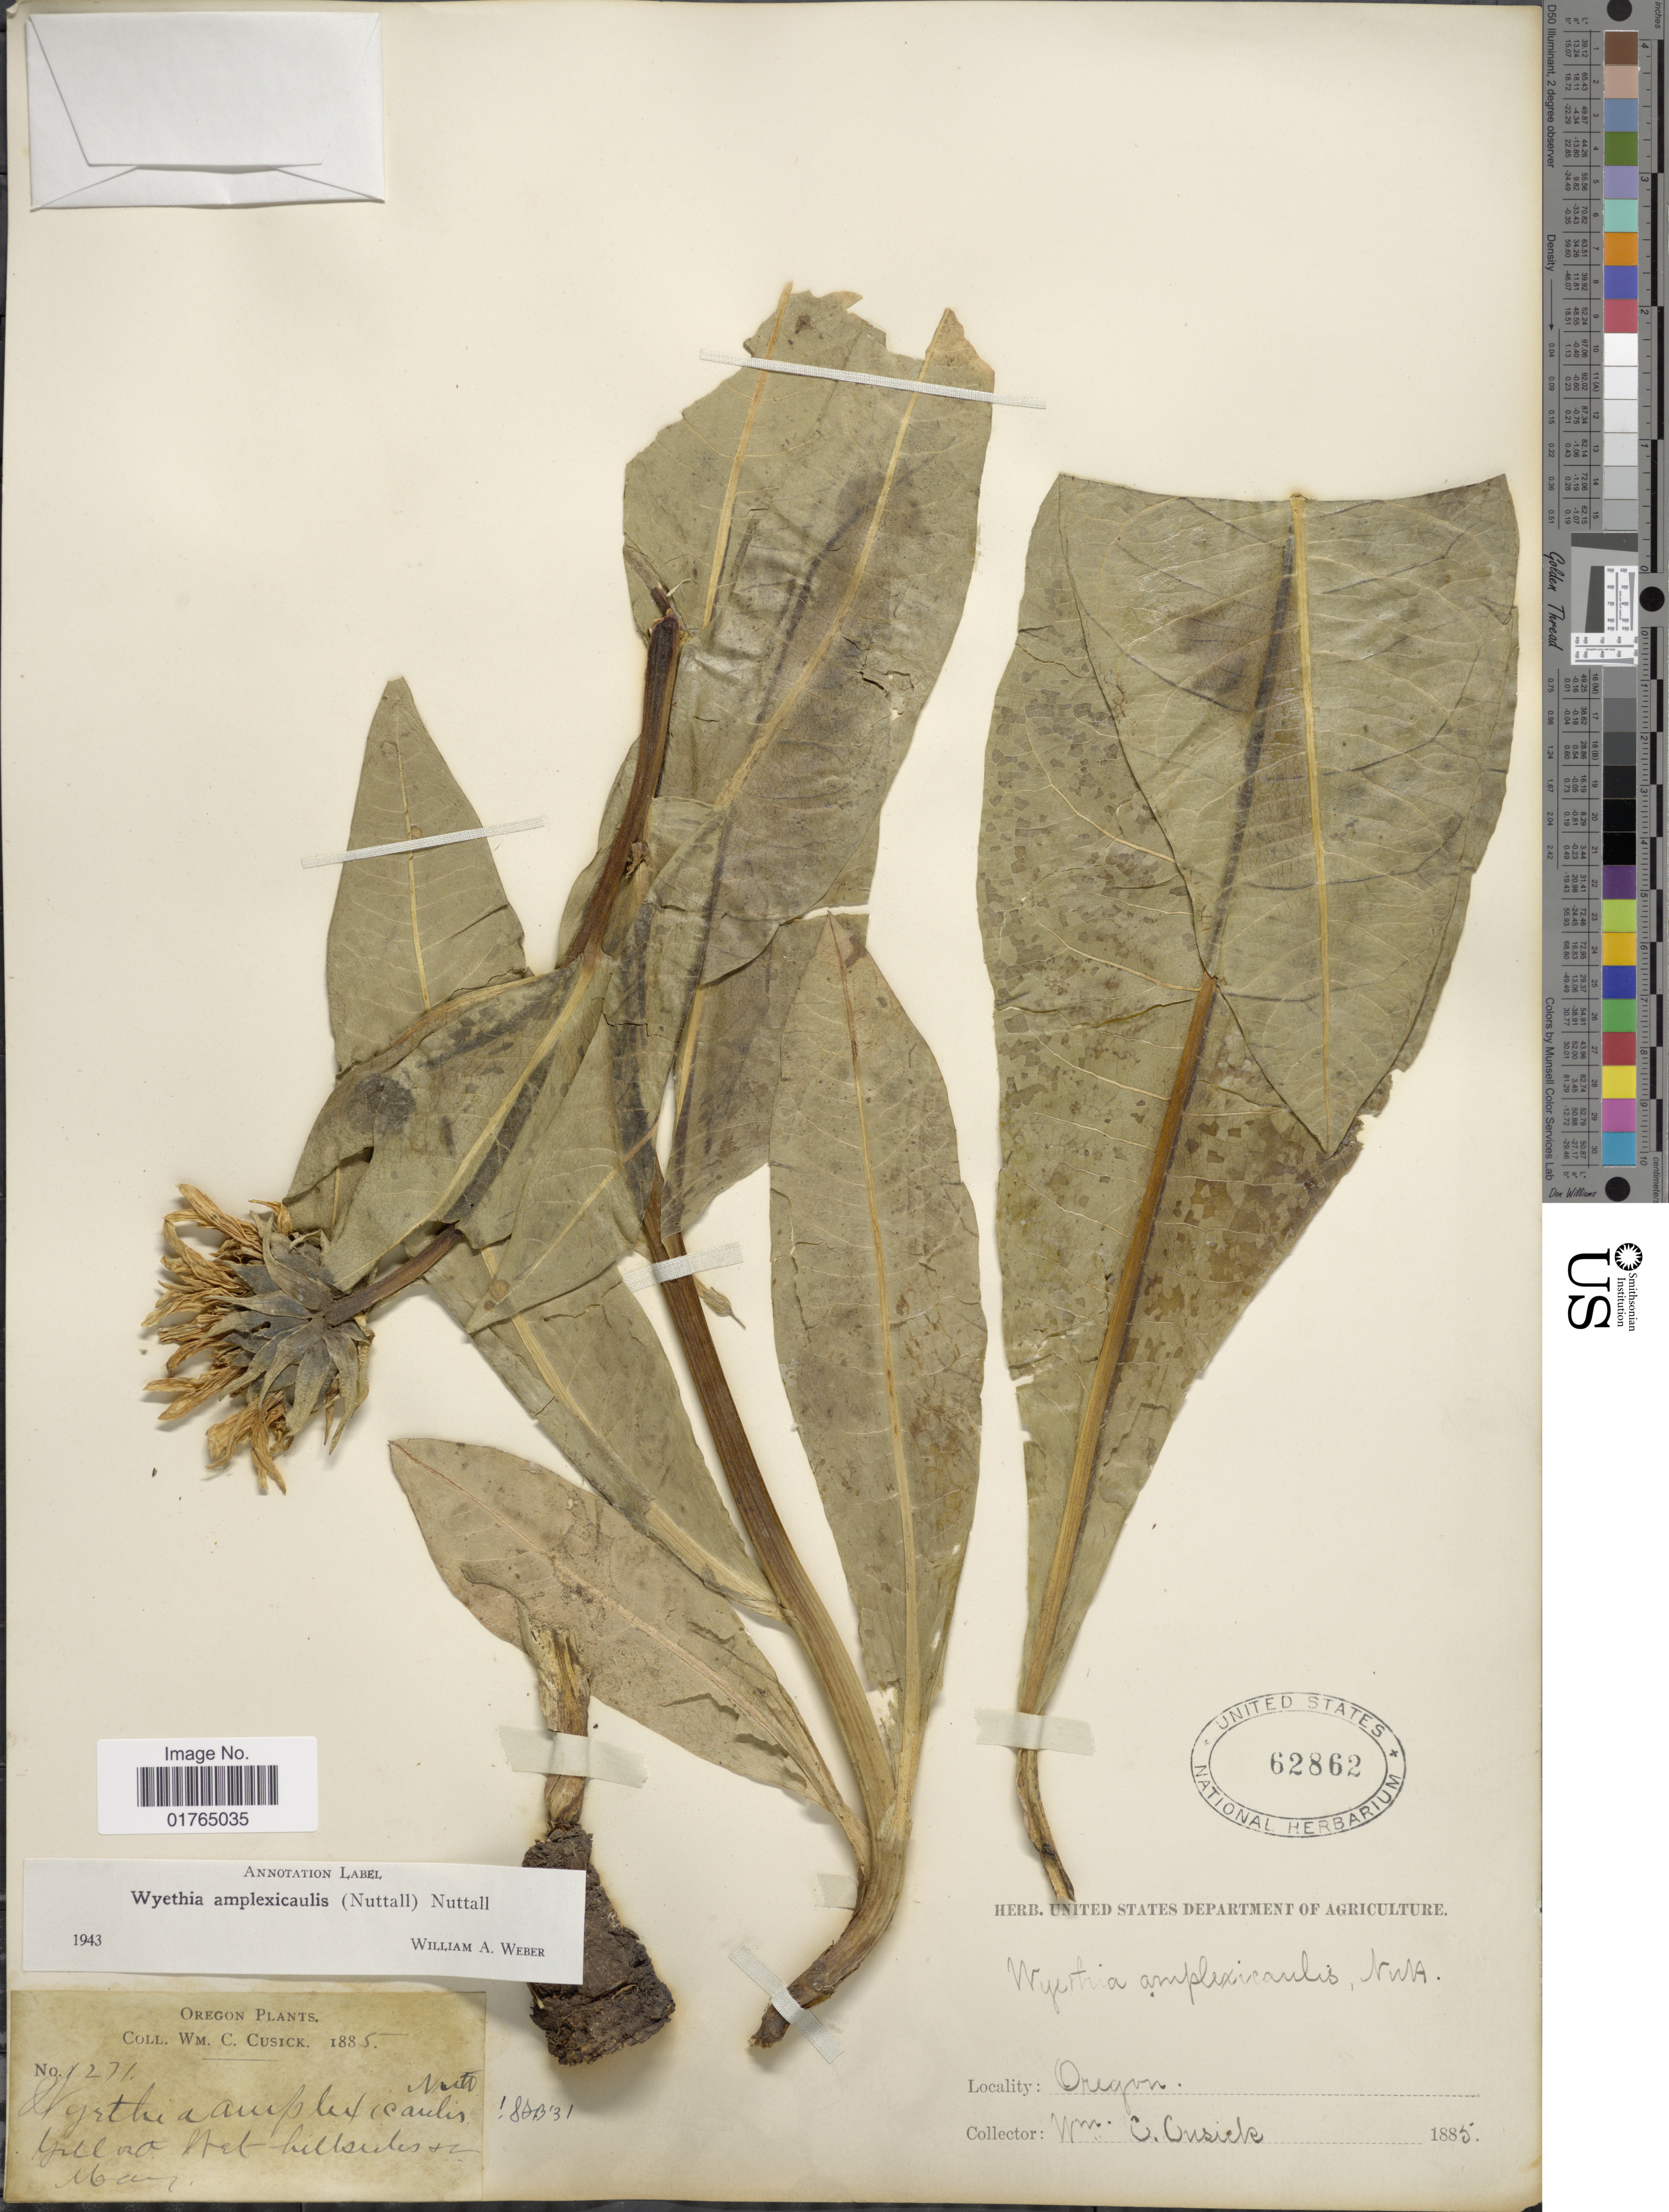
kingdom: Plantae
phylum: Tracheophyta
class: Magnoliopsida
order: Asterales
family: Asteraceae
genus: Wyethia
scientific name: Wyethia amplexicaulis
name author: Nutt.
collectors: W. C. Cusick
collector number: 1271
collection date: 1885-05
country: United States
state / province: Oregon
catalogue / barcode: US 62862